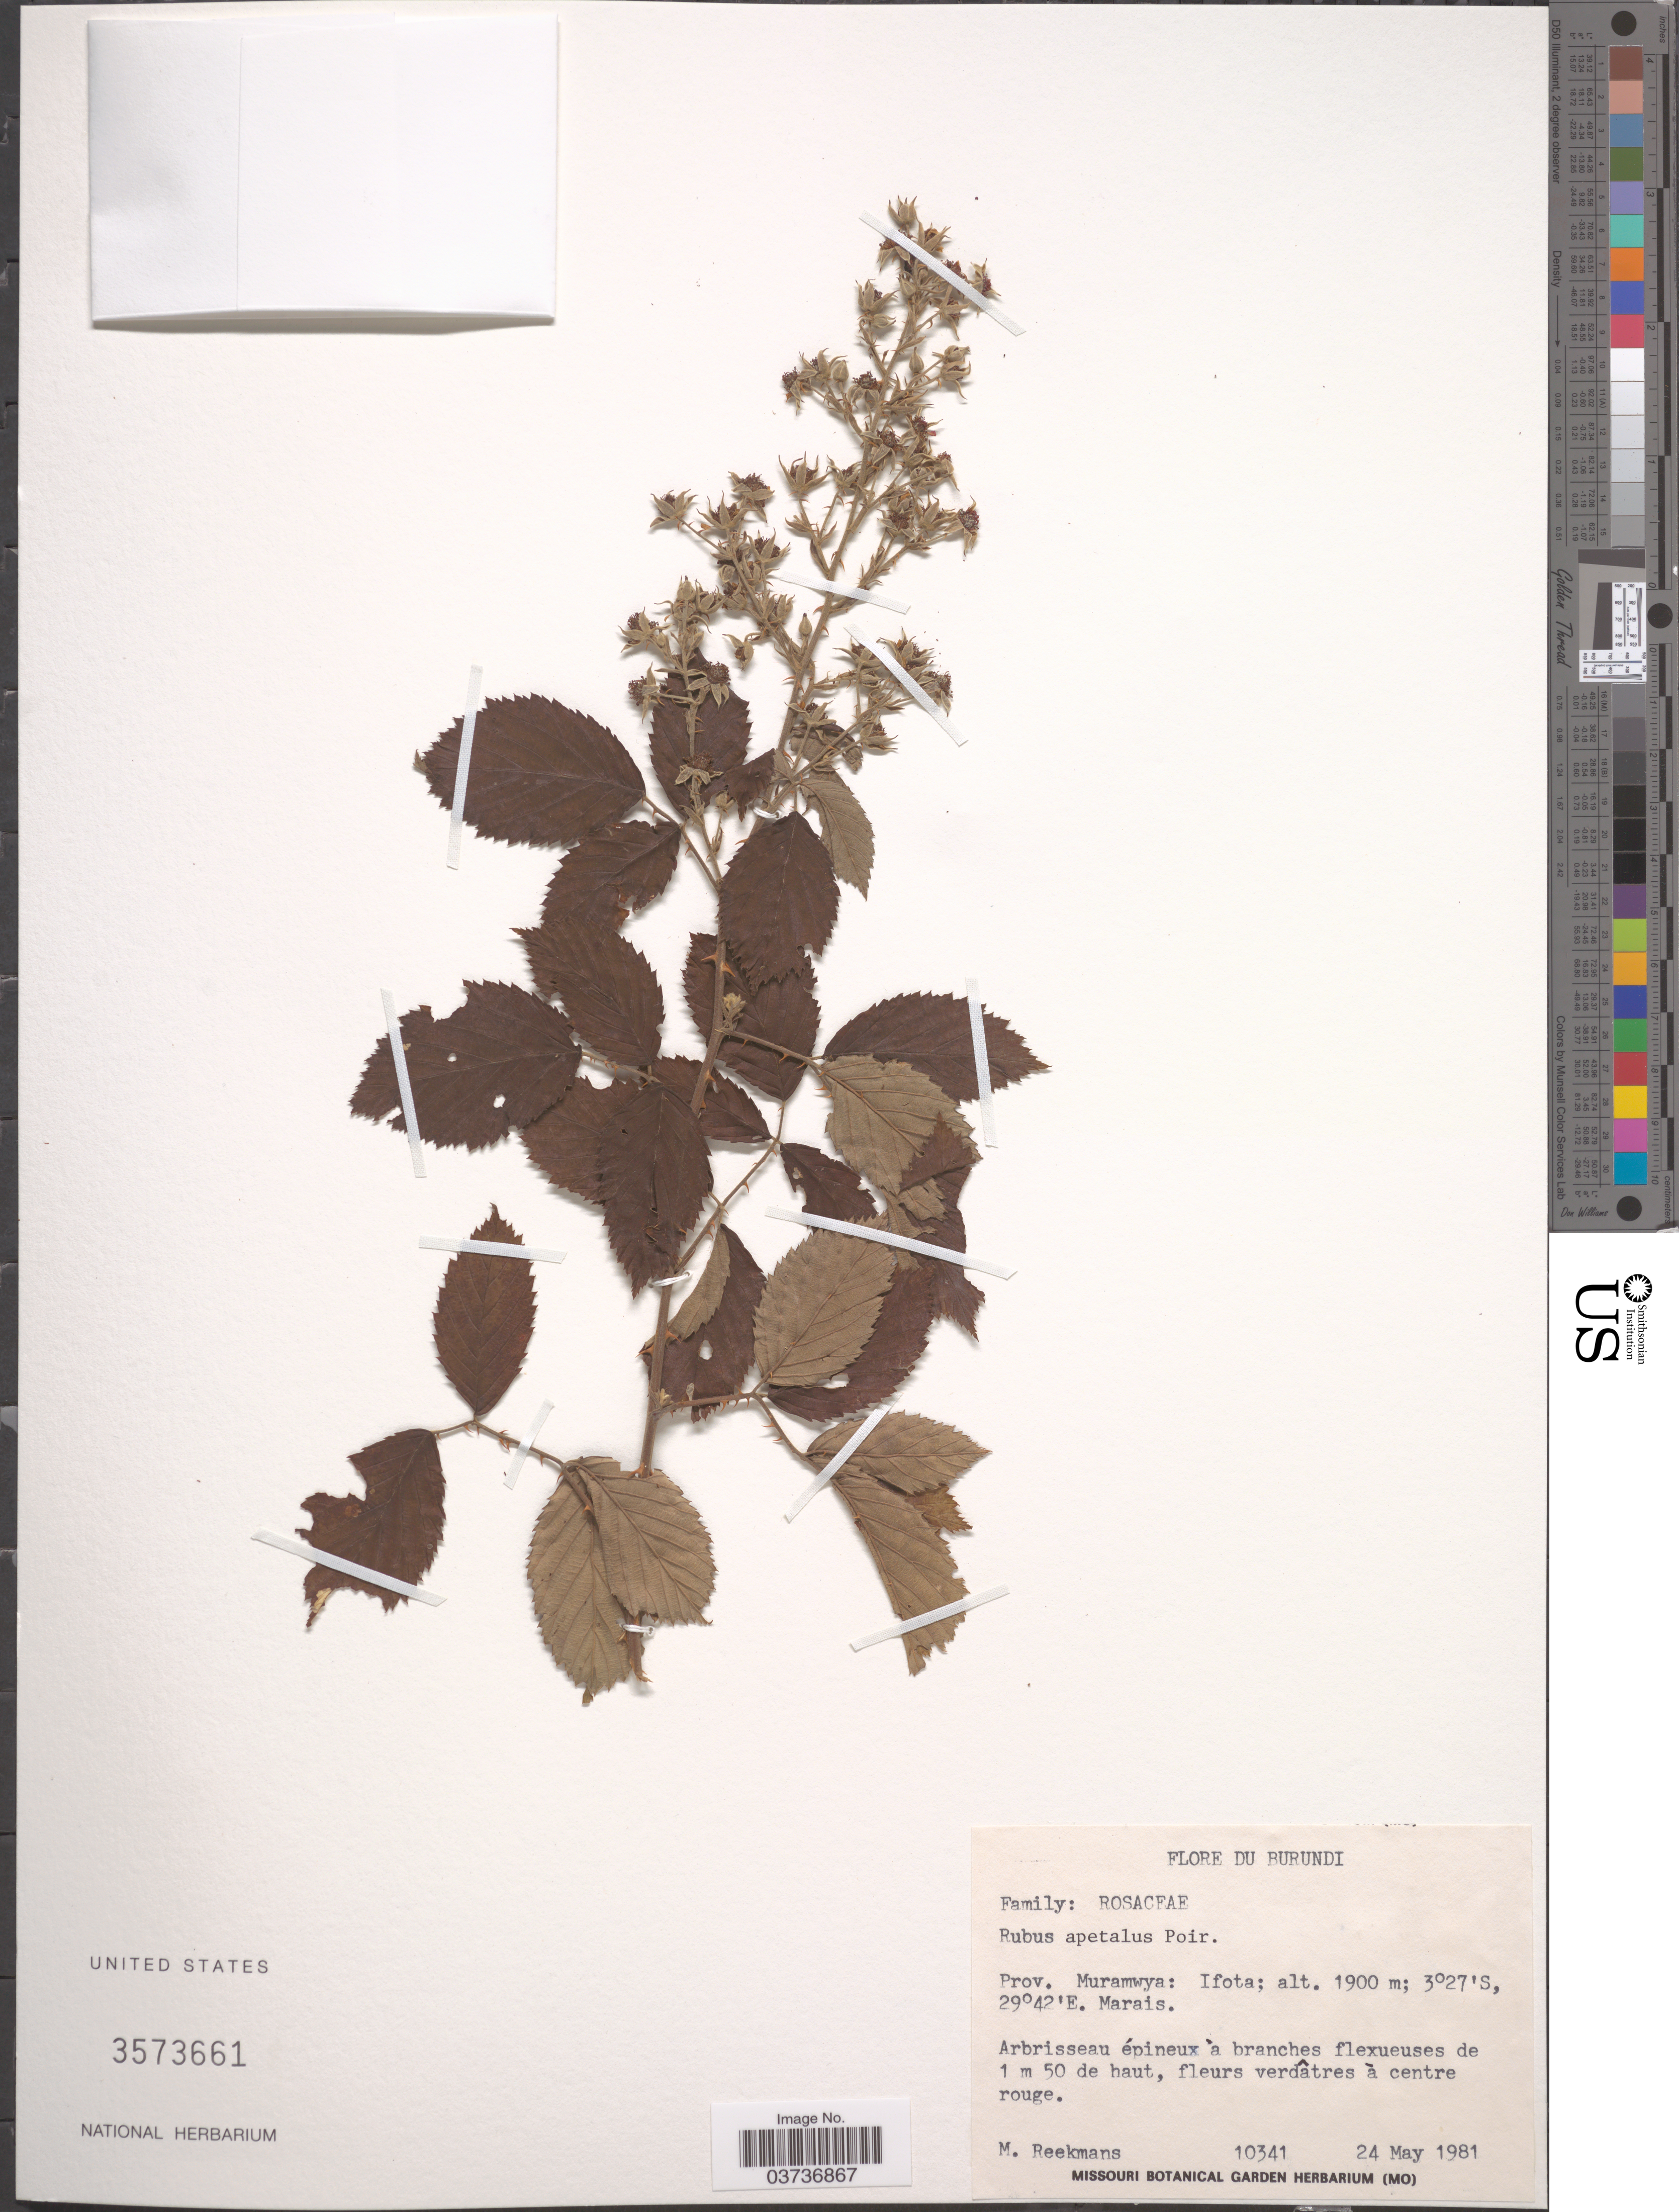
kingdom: Plantae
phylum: Tracheophyta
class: Magnoliopsida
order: Rosales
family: Rosaceae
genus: Rubus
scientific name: Rubus apetalus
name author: Poir.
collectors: M. Reekmans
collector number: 10341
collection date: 1981-05-24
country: Burundi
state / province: Muramvya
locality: Ifota.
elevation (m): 1900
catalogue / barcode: US 3573661